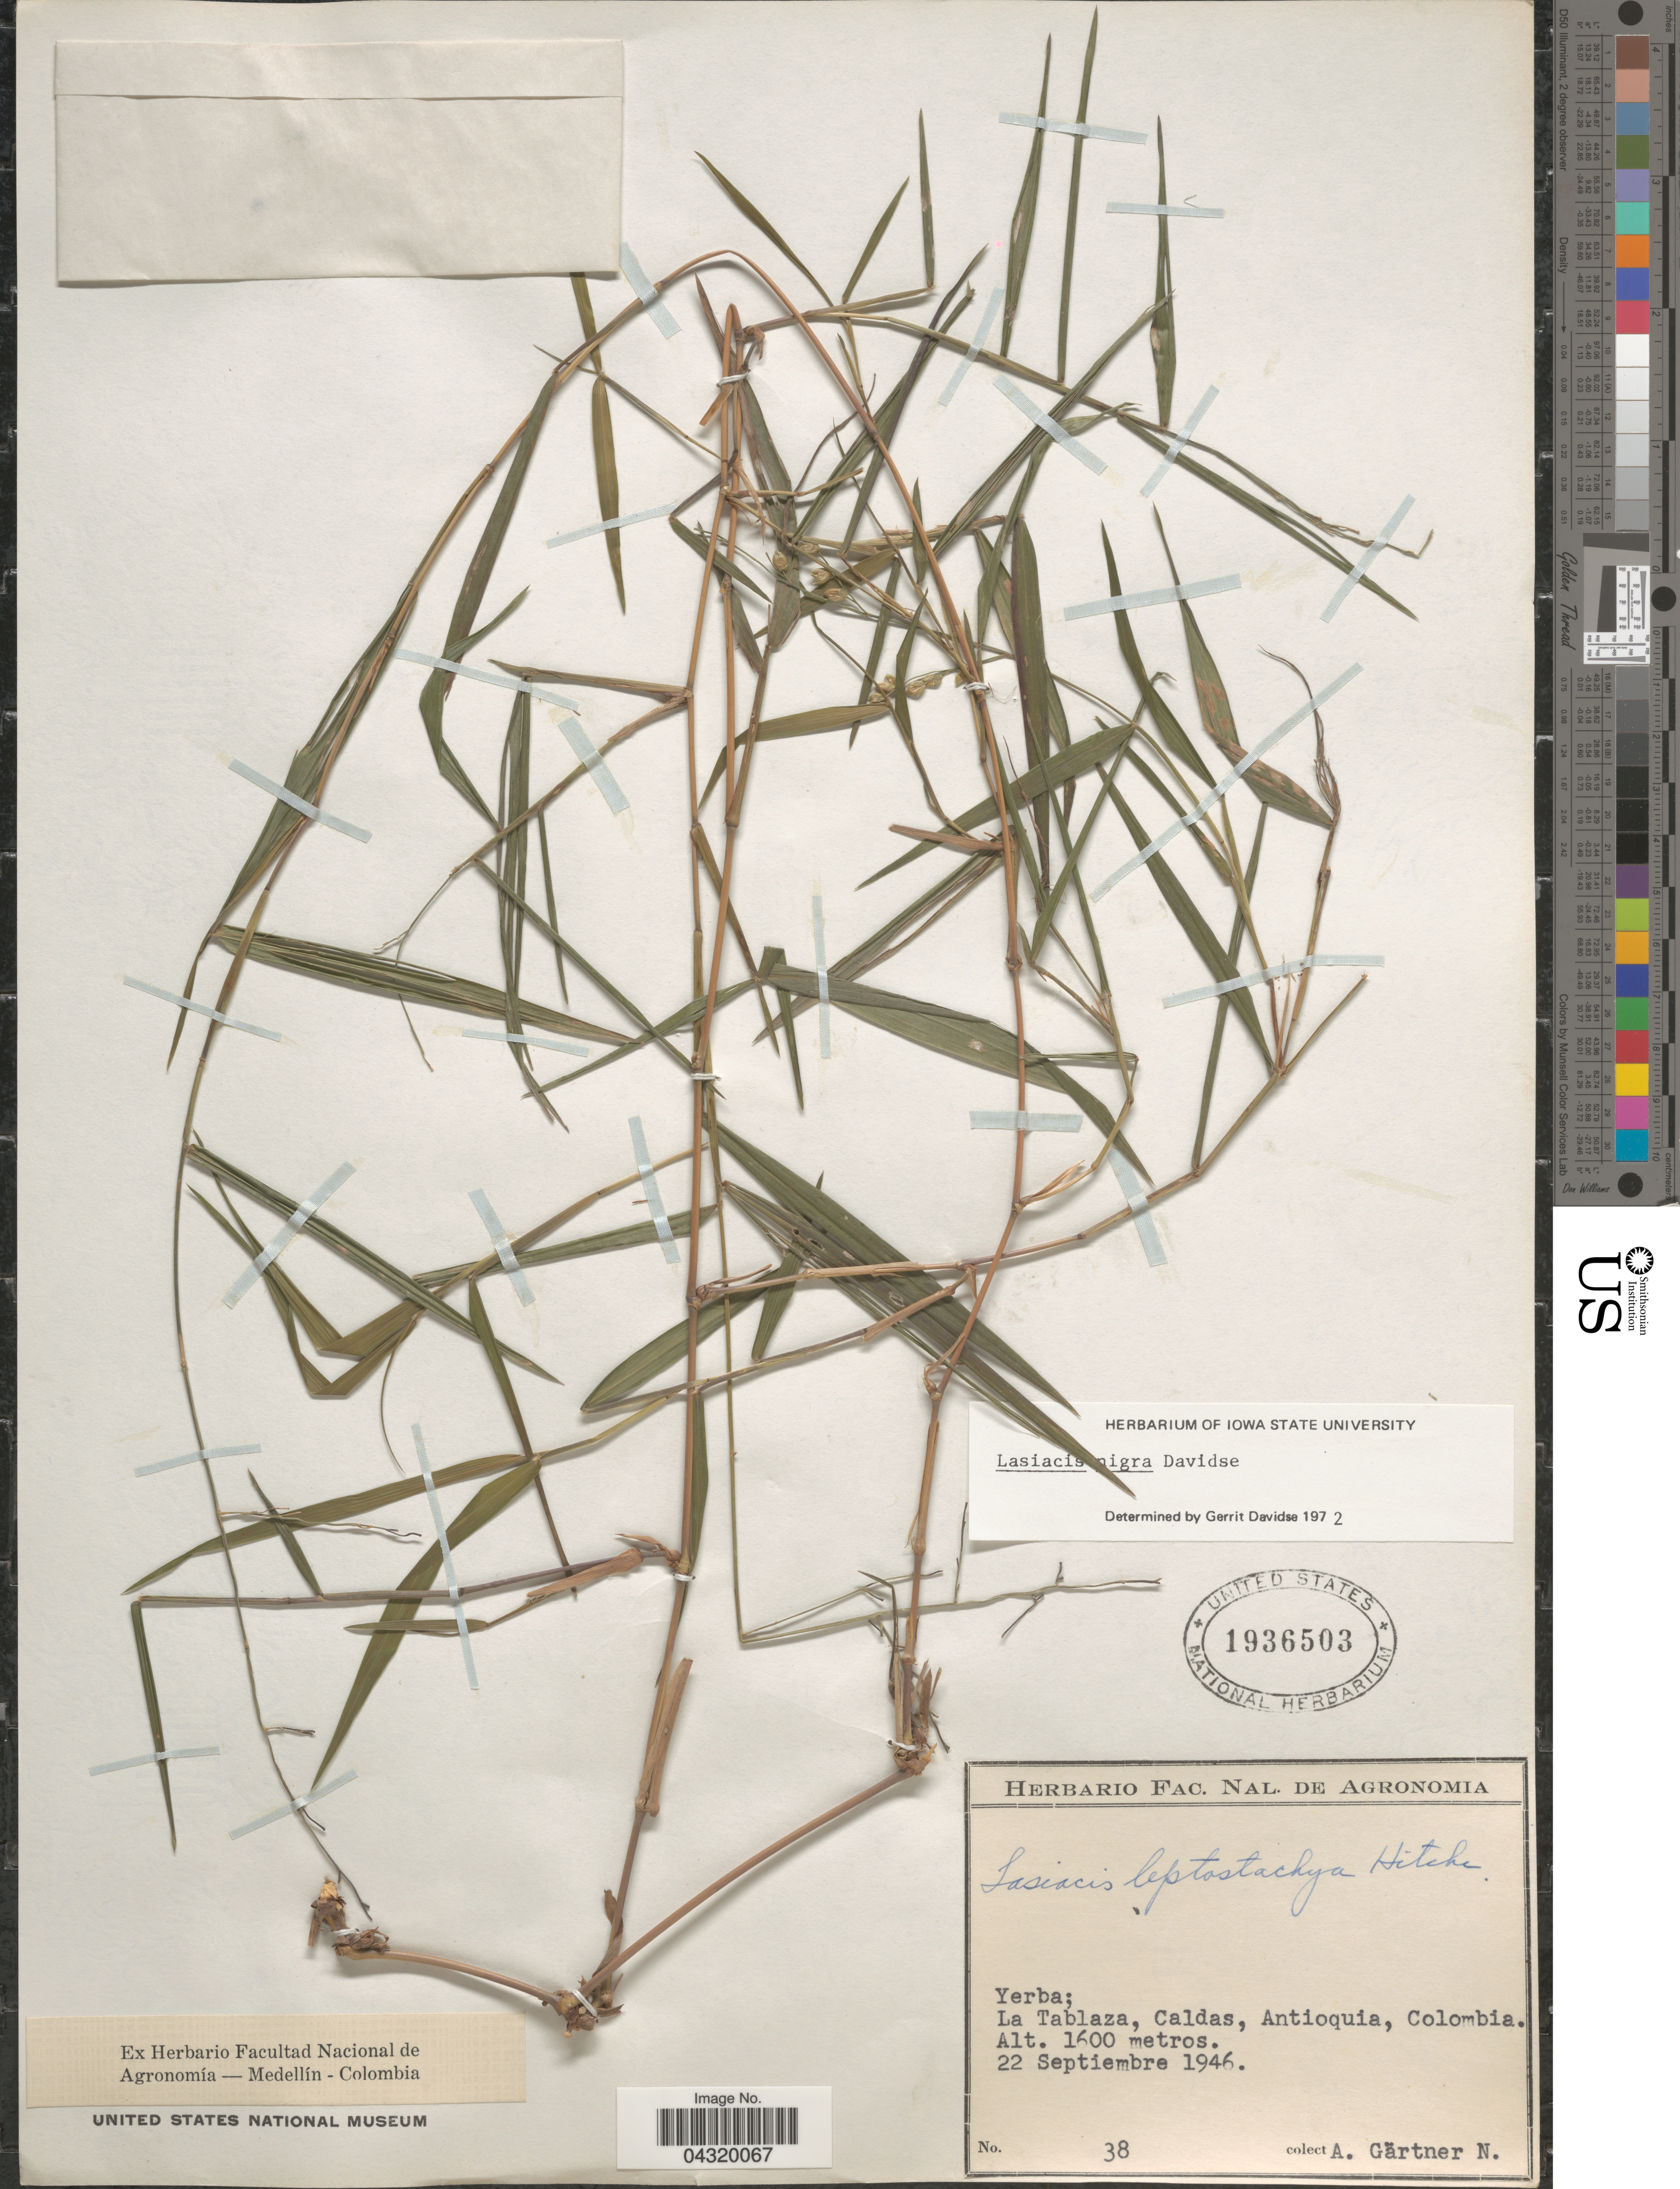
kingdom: Plantae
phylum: Tracheophyta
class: Liliopsida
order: Poales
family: Poaceae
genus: Lasiacis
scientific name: Lasiacis nigra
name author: Davidse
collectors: A. Gartner N.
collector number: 38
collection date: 1946-09-22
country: Colombia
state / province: Antioquia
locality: La Tablaza, Caldas.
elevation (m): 1600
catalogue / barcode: US 1936503